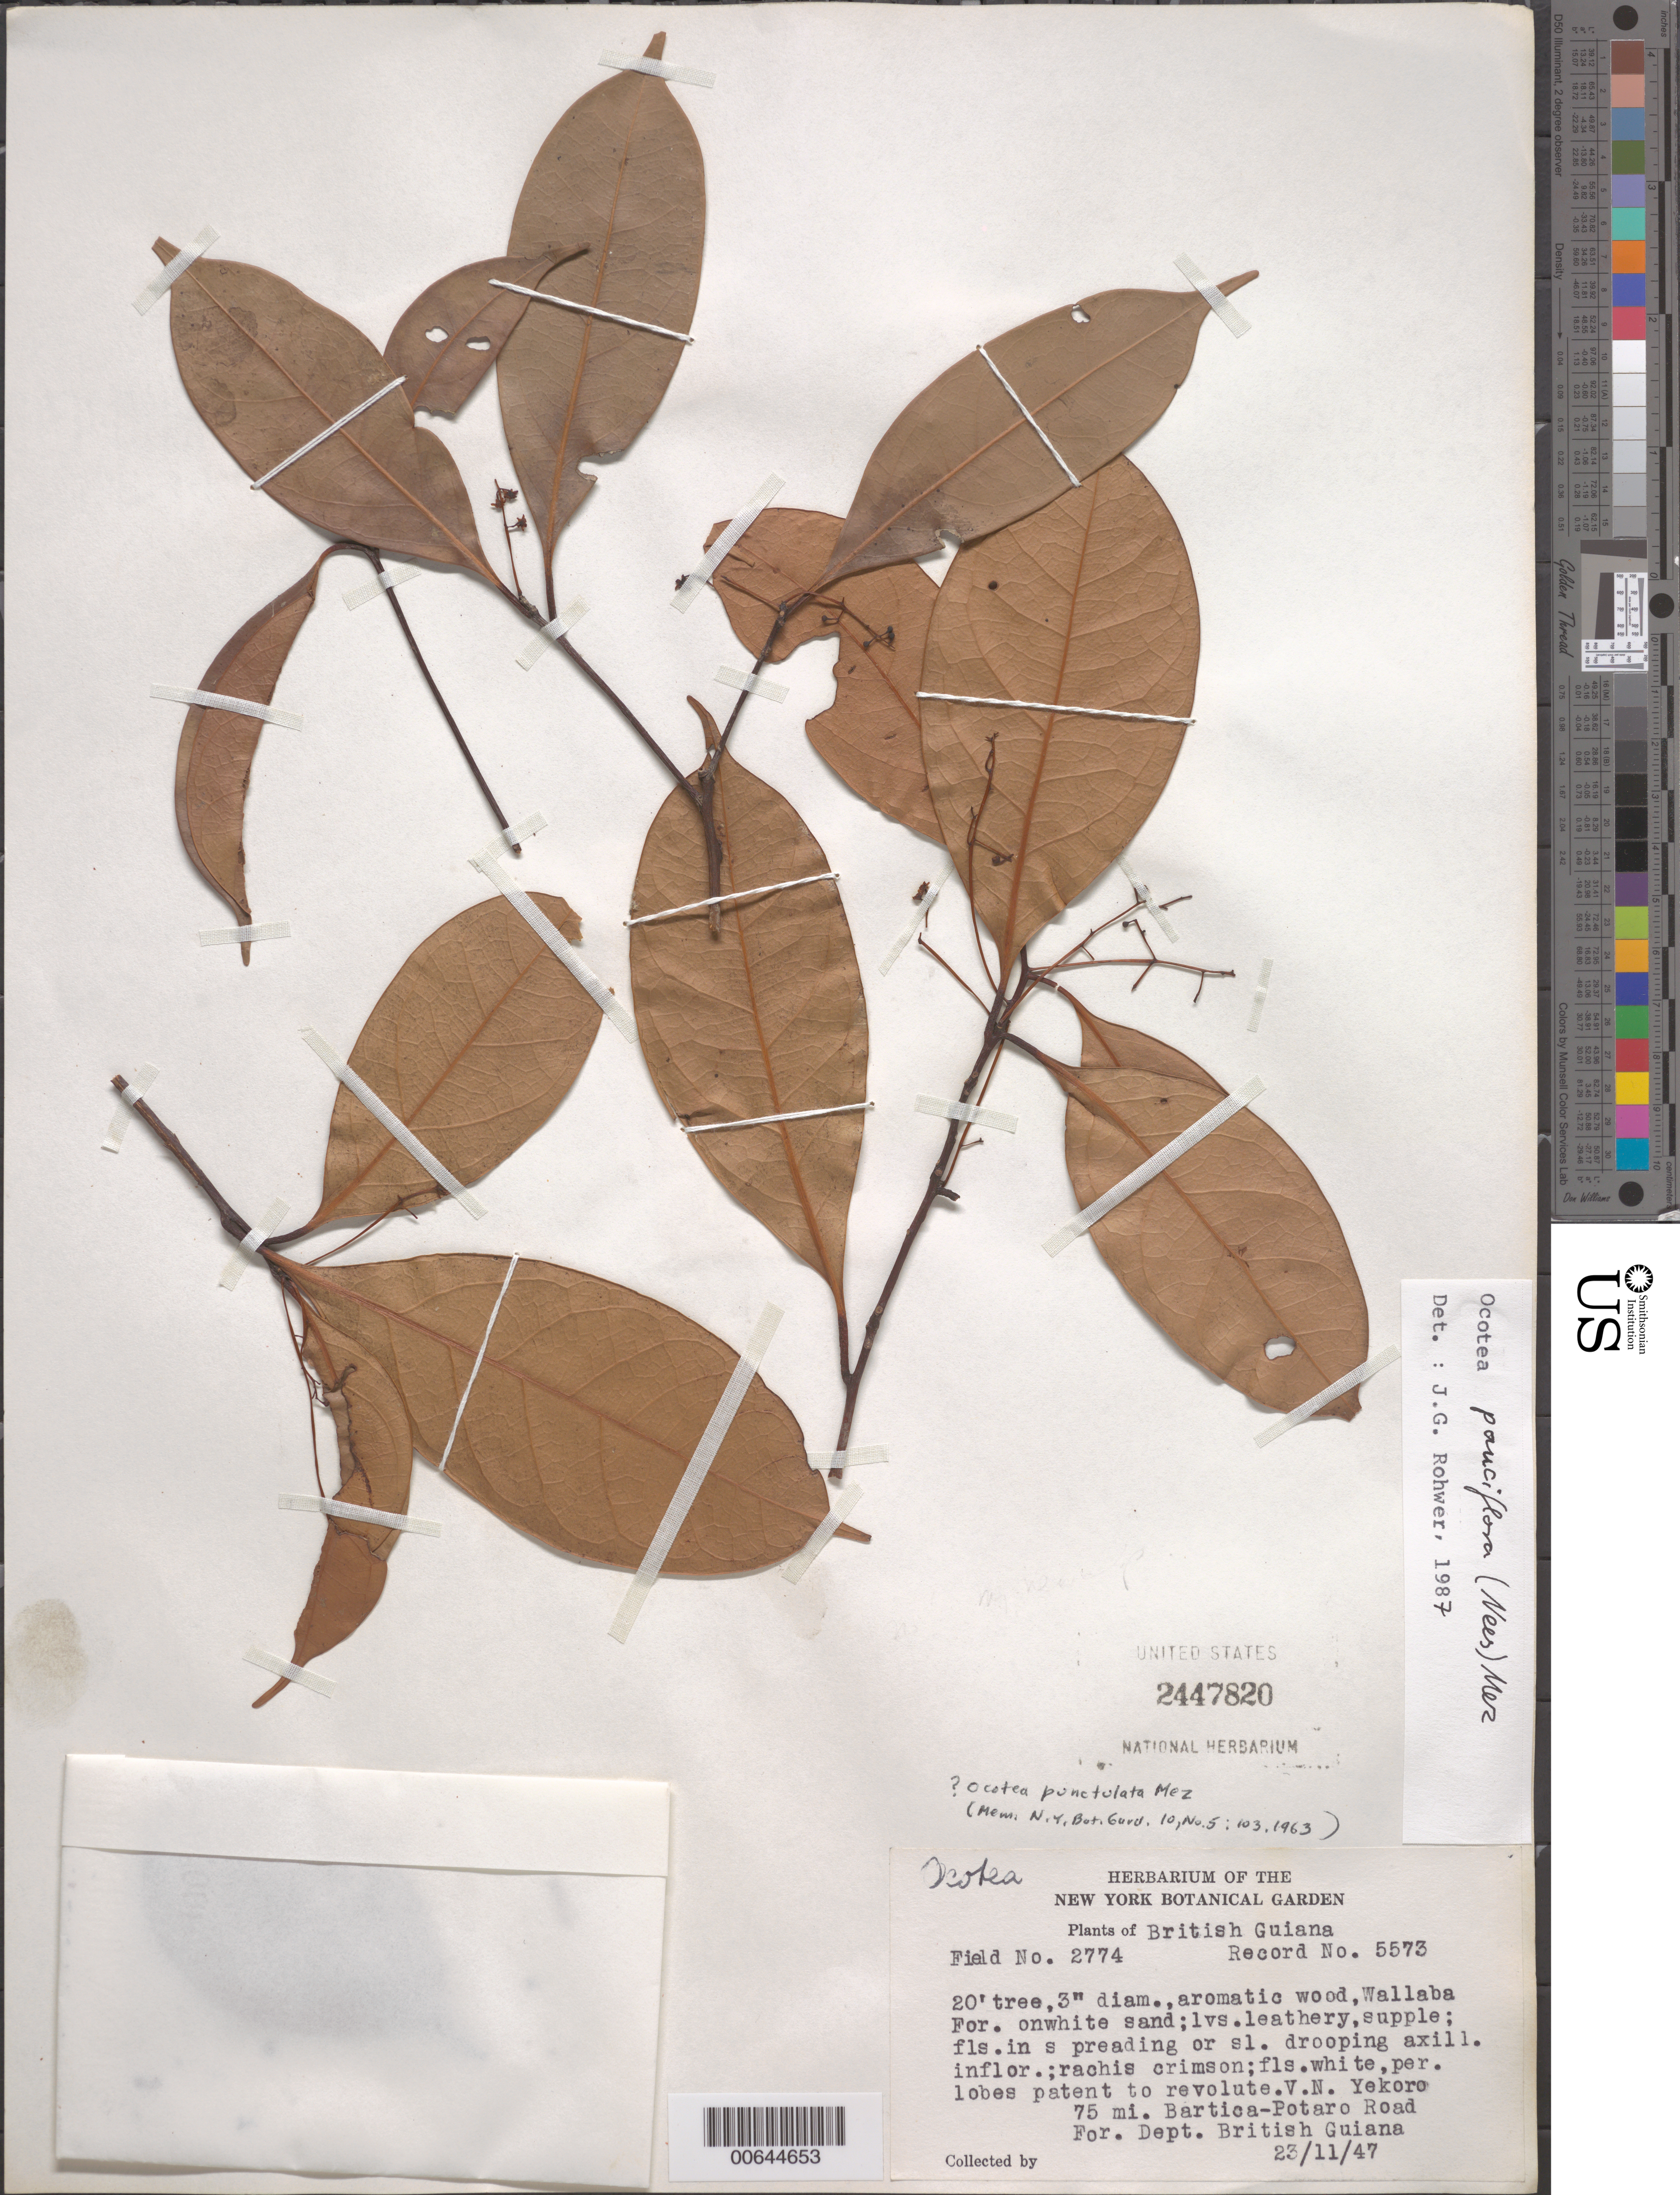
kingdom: Plantae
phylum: Tracheophyta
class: Magnoliopsida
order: Laurales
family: Lauraceae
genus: Ocotea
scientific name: Ocotea pauciflora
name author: (Nees) Mez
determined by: Rohwer, J. G.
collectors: Forest Dept. B. G. & British Guiana Forestry Dept.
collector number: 2774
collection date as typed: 25-Nov-47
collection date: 1947-11-25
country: Guyana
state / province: Cuyuni-Mazaruni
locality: Bartica-Potaro Road, mile 75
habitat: Wallaba Forest on white sand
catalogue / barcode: US 2447820